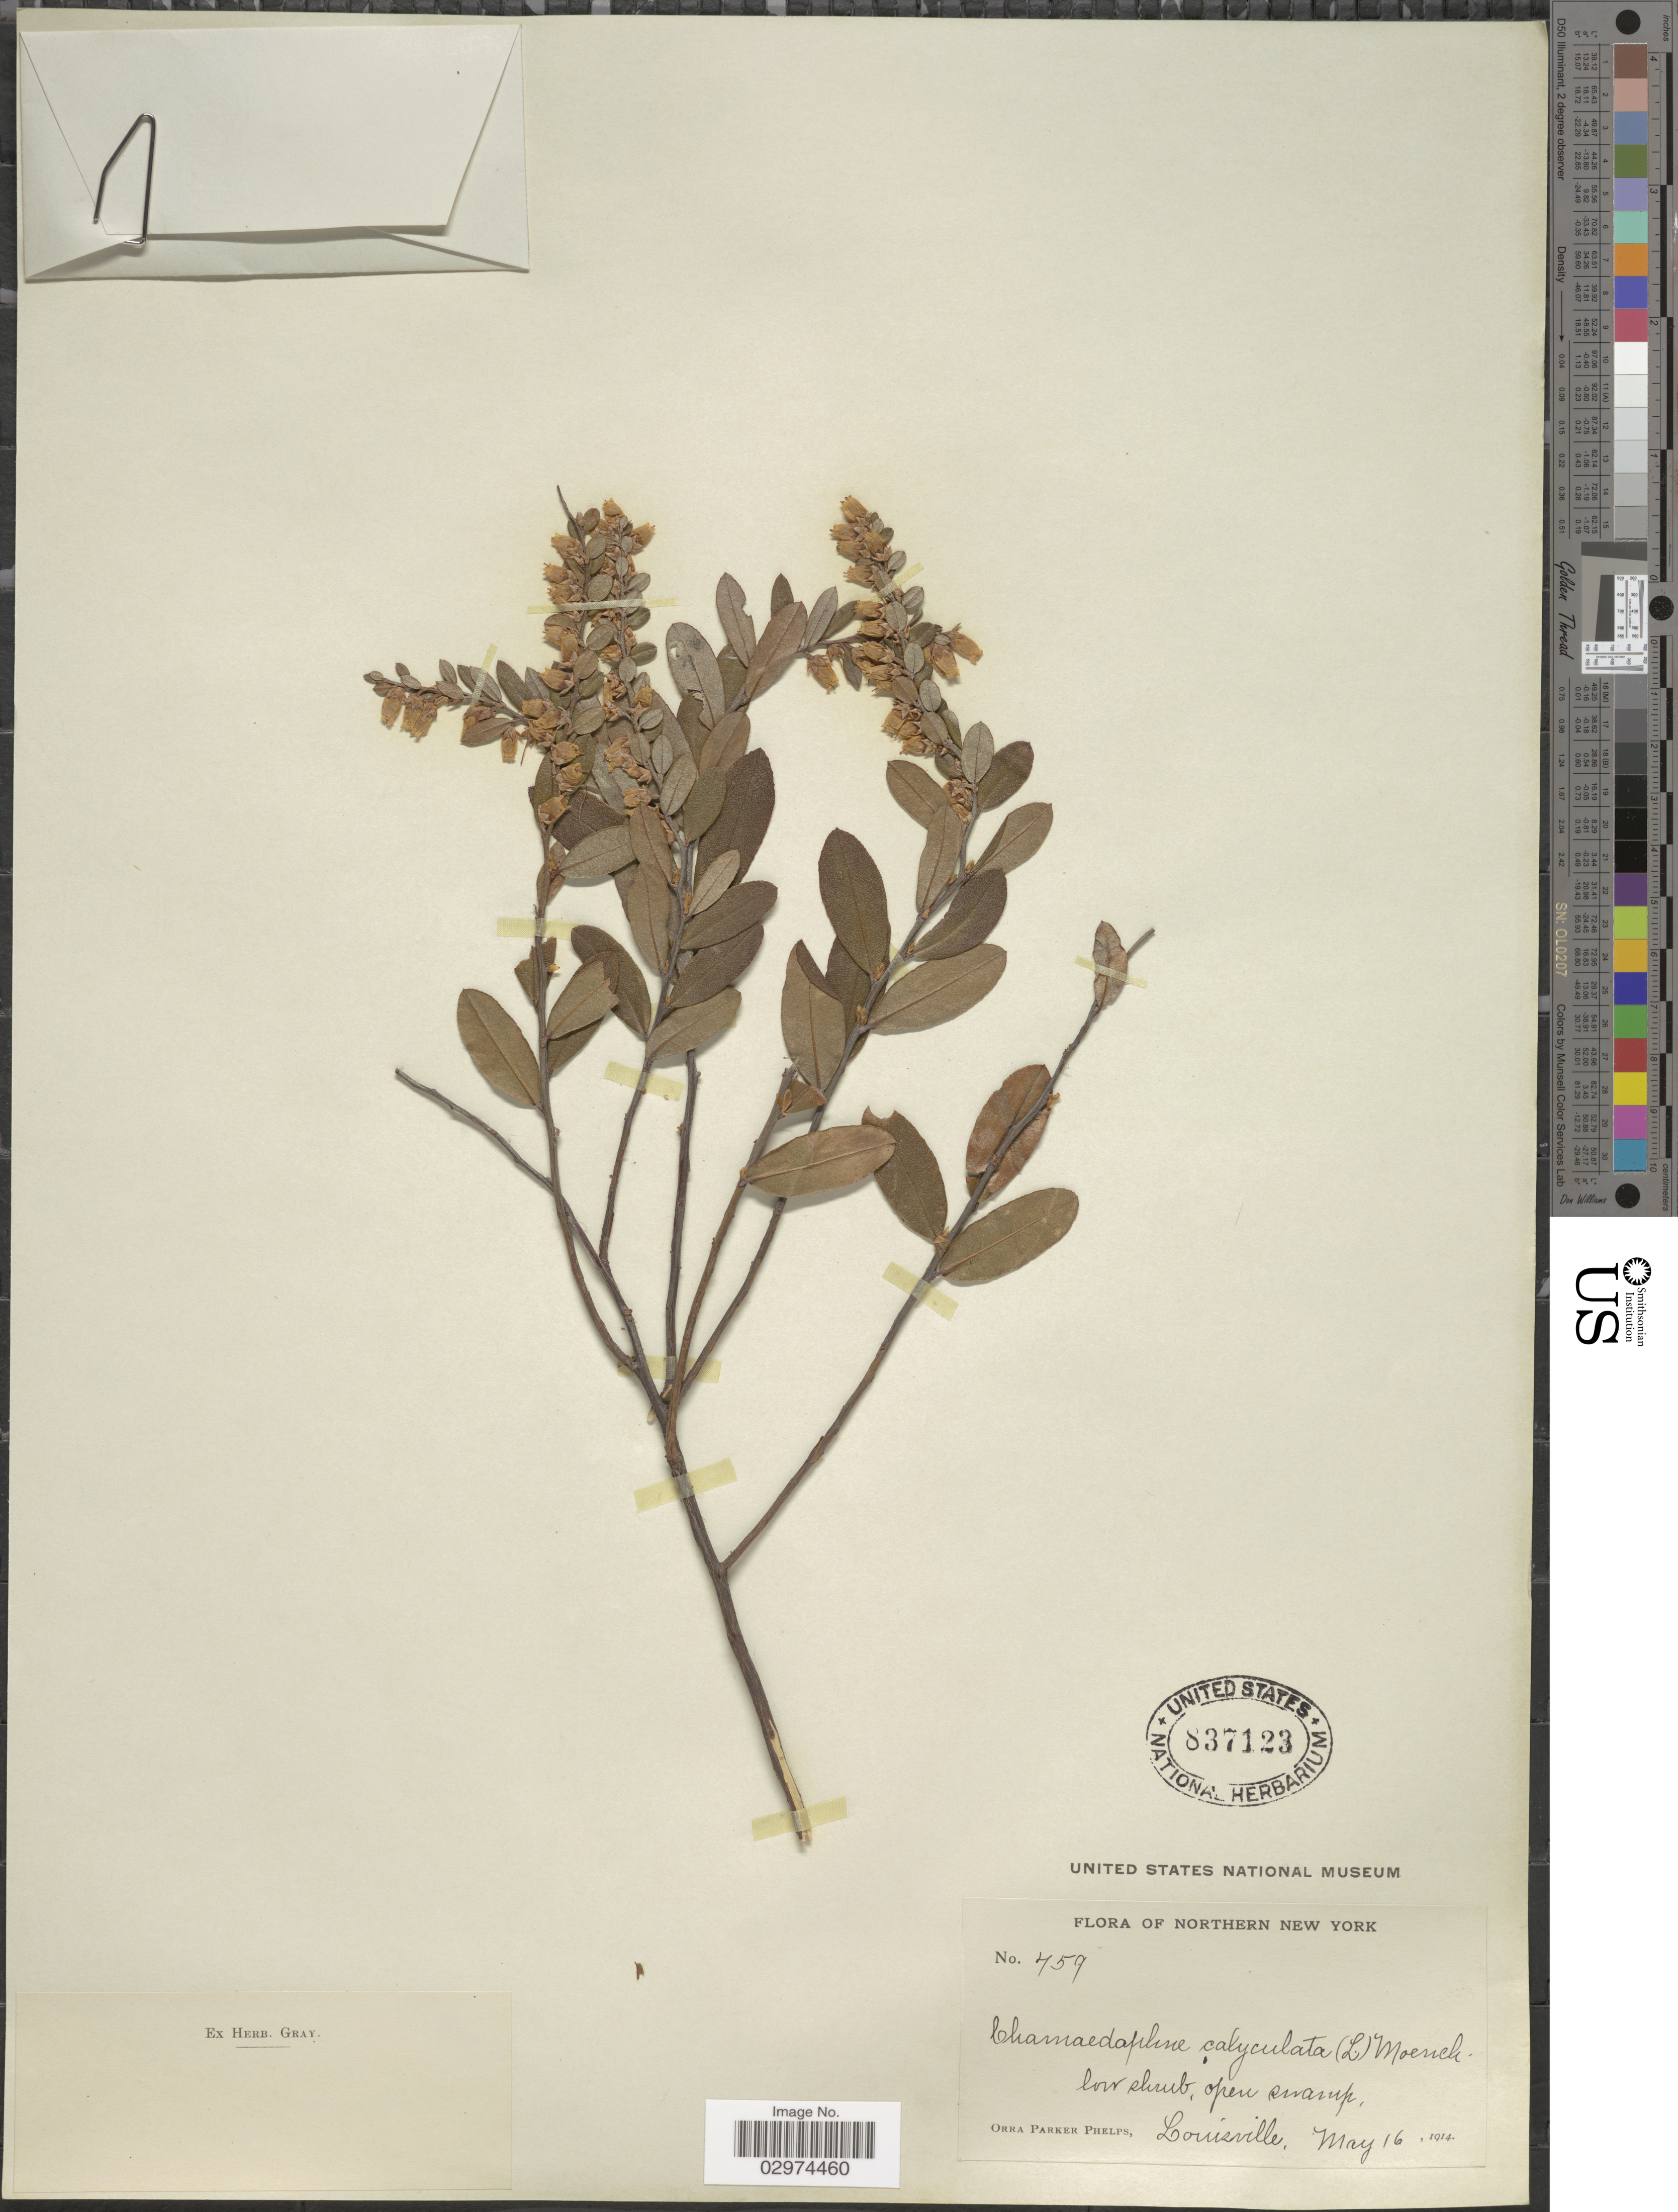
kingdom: Plantae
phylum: Tracheophyta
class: Magnoliopsida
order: Ericales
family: Ericaceae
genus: Chamaedaphne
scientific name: Chamaedaphne calyculata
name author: (L.) Moench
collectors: O. P. Phelps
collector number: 459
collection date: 1914-05-16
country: United States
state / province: New York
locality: Northern New York, Louisville.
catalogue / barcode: US 837123